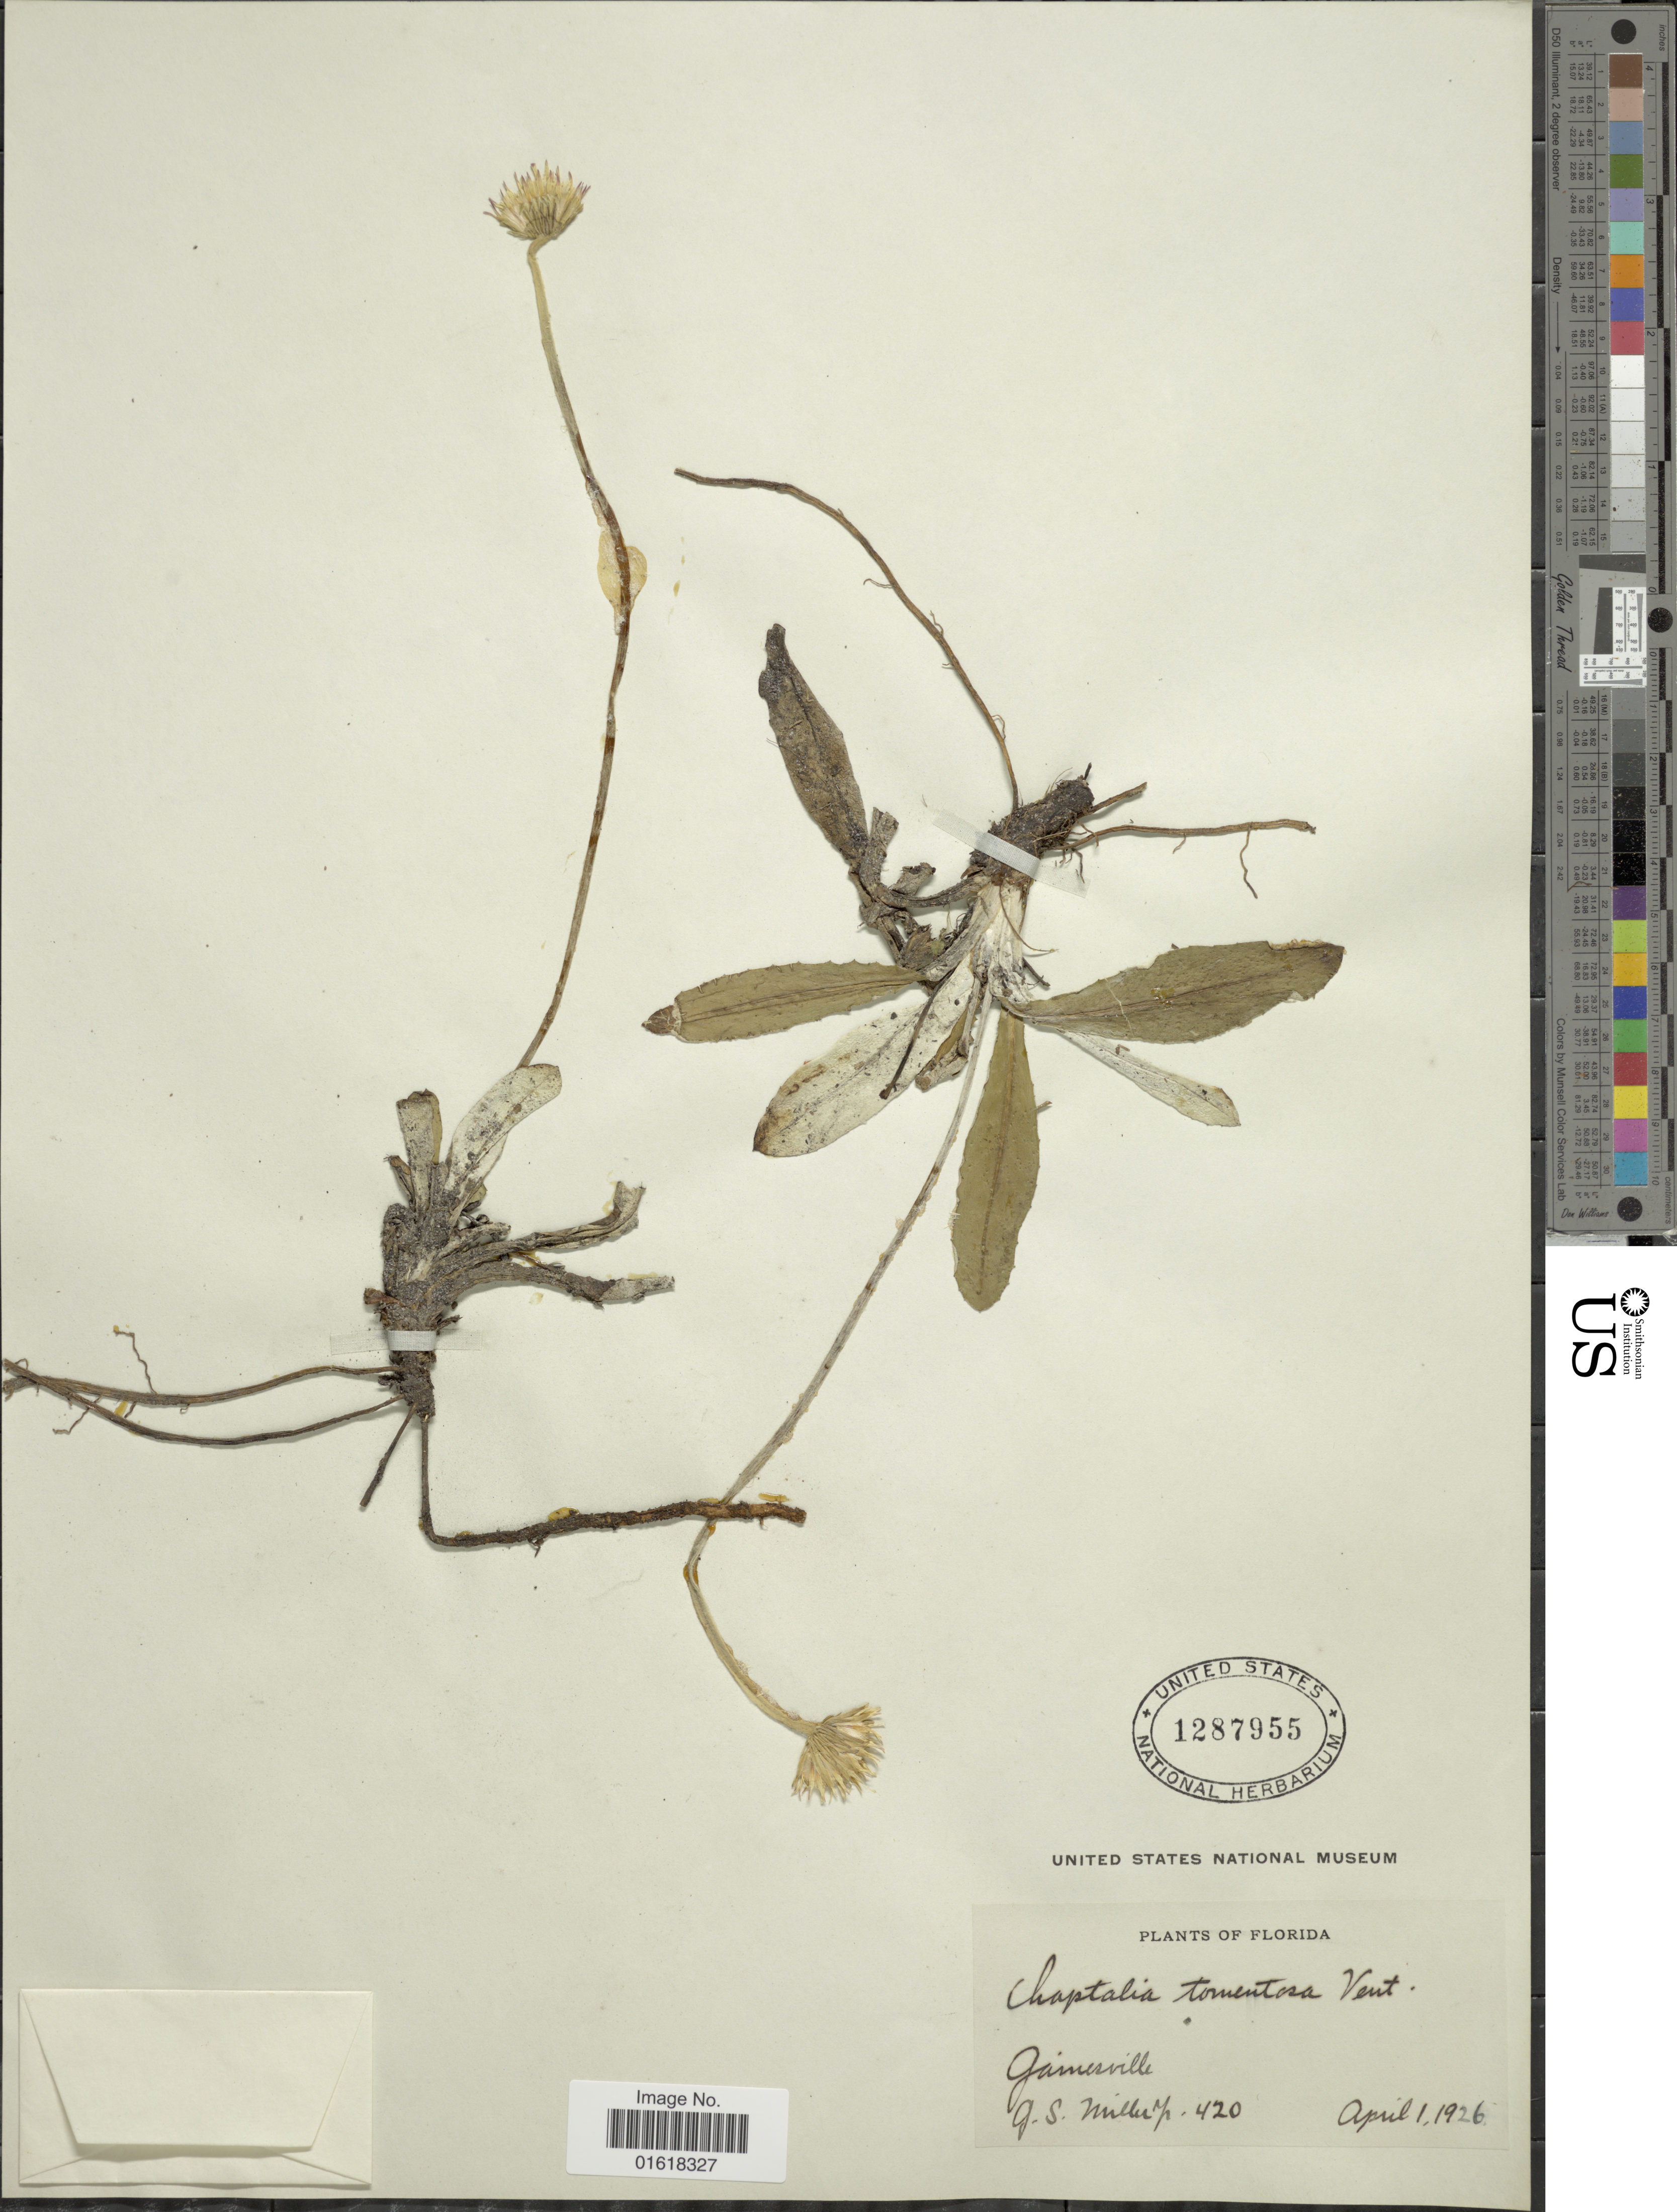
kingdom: Plantae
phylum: Tracheophyta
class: Magnoliopsida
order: Asterales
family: Asteraceae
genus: Chaptalia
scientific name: Chaptalia tomentosa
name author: Vent.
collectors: G. S. Miller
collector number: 420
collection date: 1926-04-01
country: United States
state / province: Florida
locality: Gainesville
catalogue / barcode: US 1287955